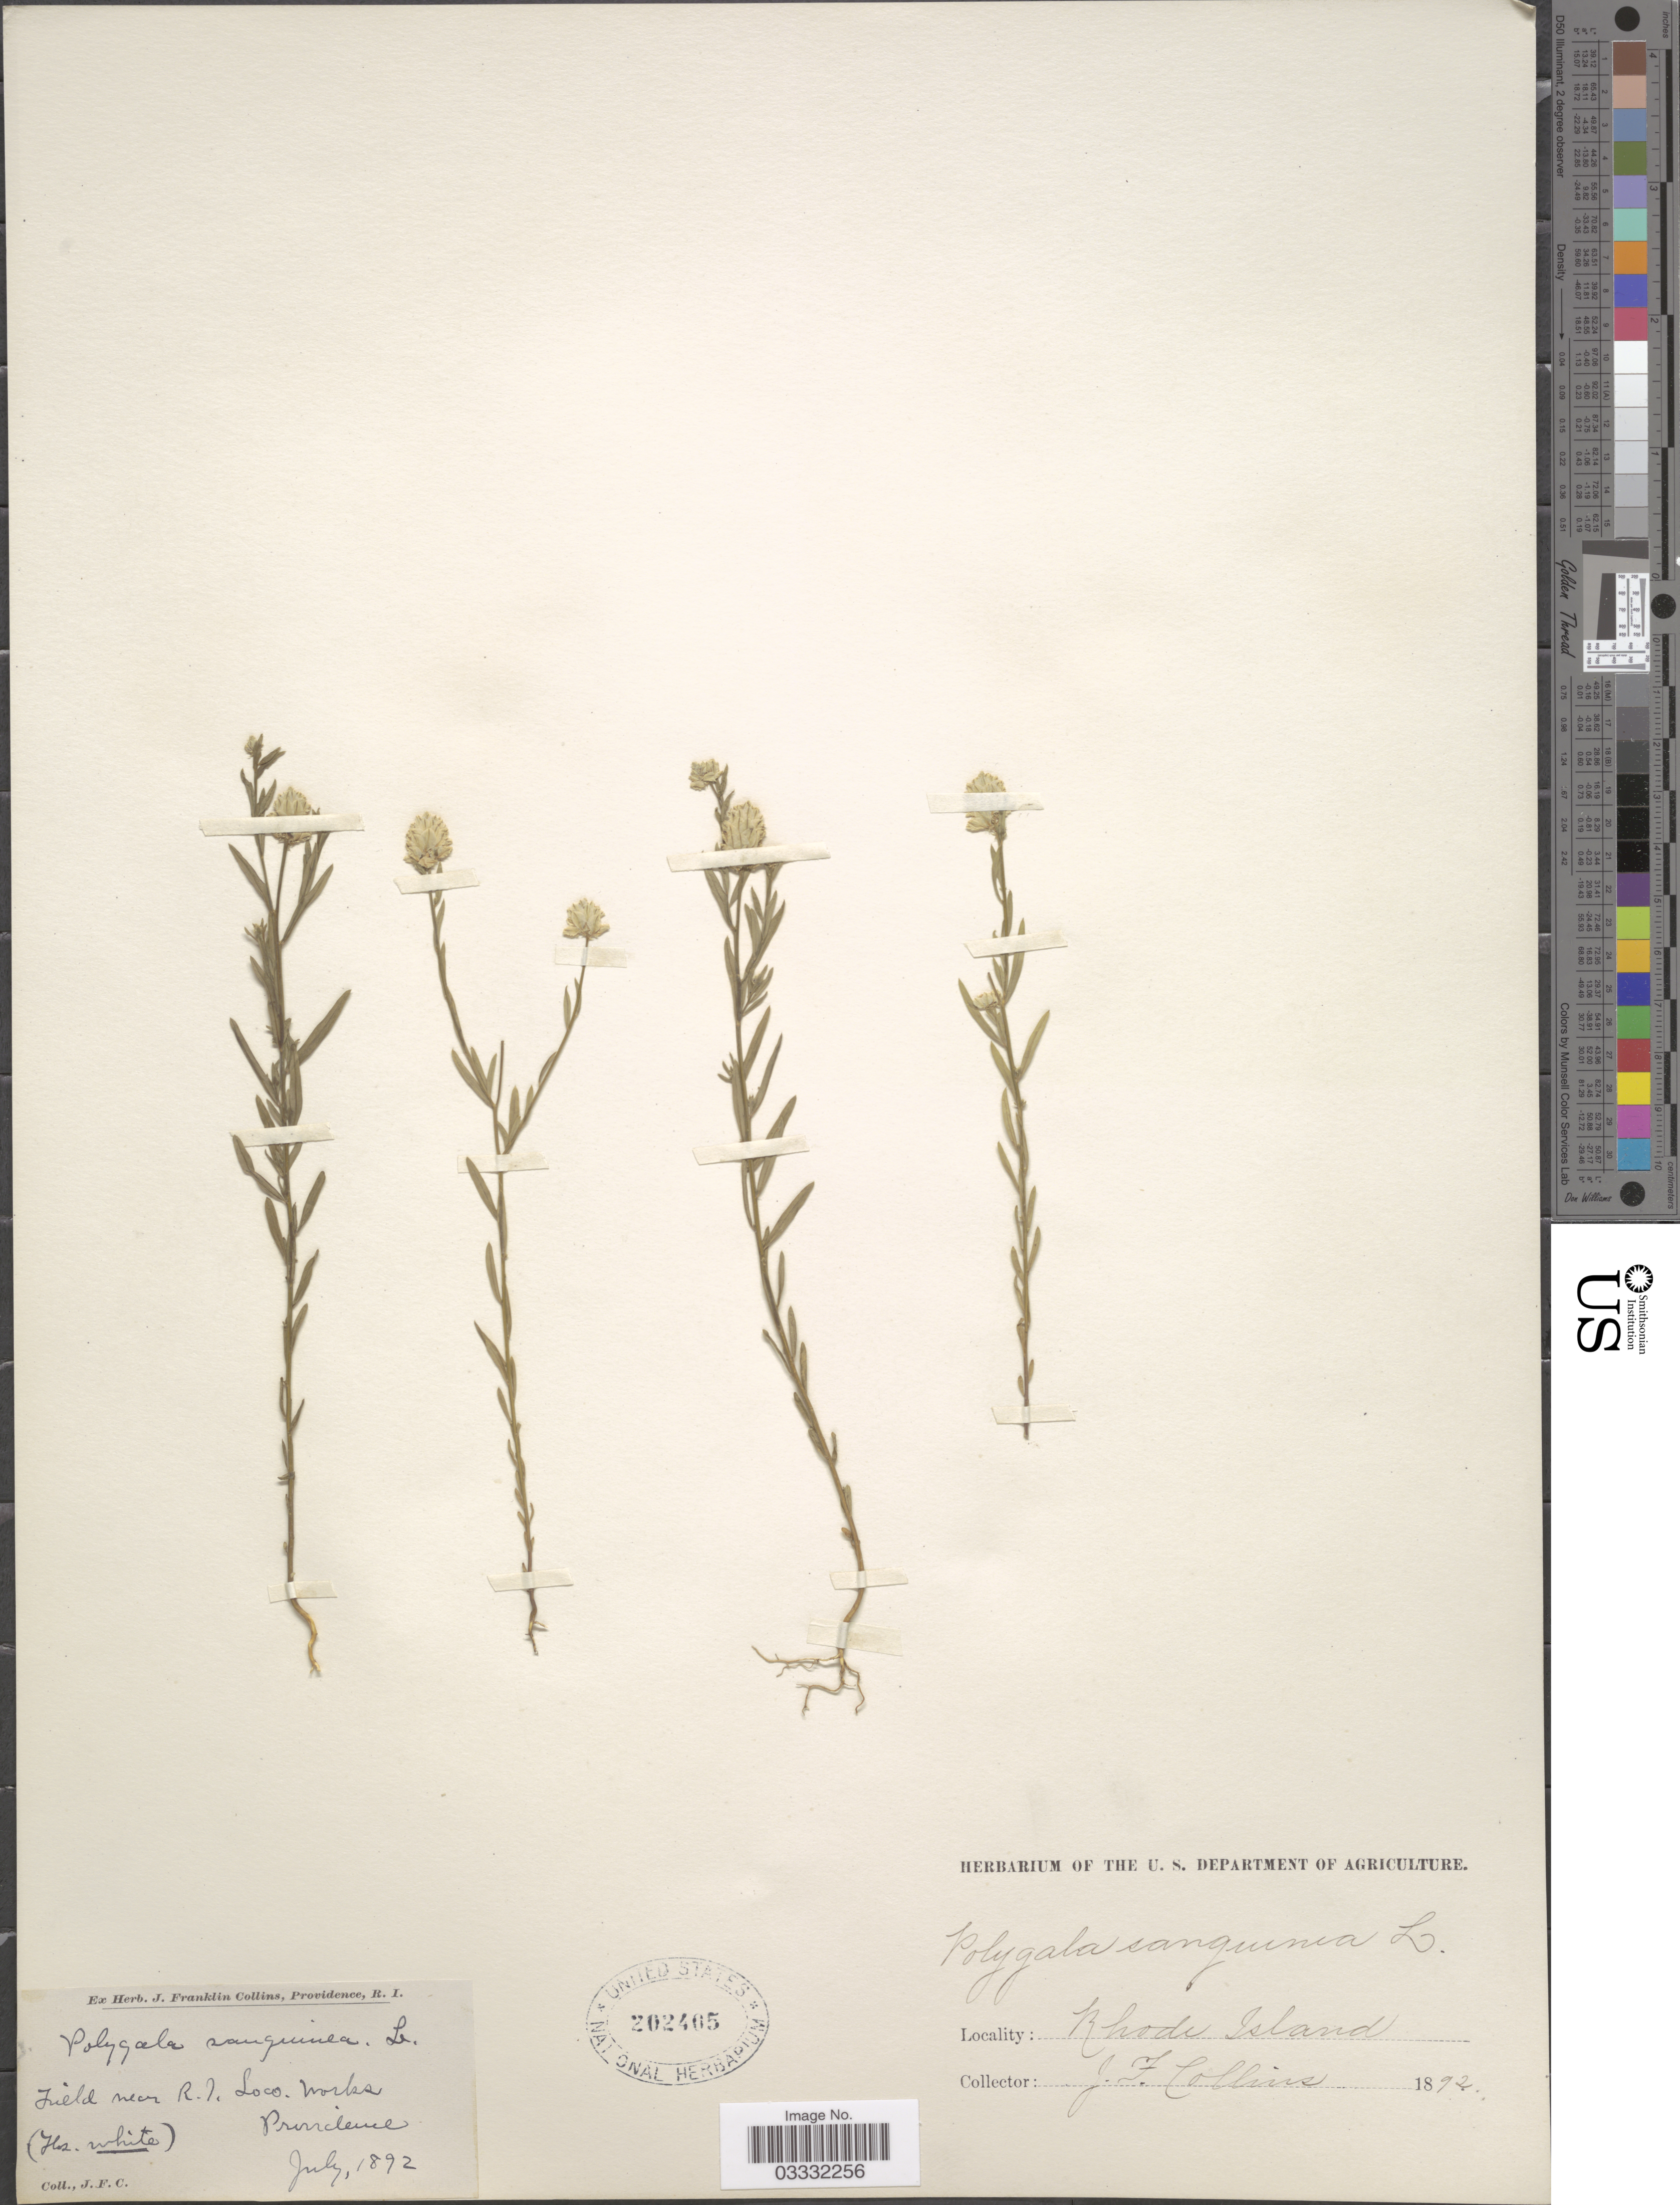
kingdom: Plantae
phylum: Tracheophyta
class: Magnoliopsida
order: Fabales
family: Polygalaceae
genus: Polygala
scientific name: Polygala sanguinea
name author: L.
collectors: J. Collins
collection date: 1892-07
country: United States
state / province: Rhode Island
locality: Field near R.I. Loco. works Providence.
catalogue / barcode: US 202405